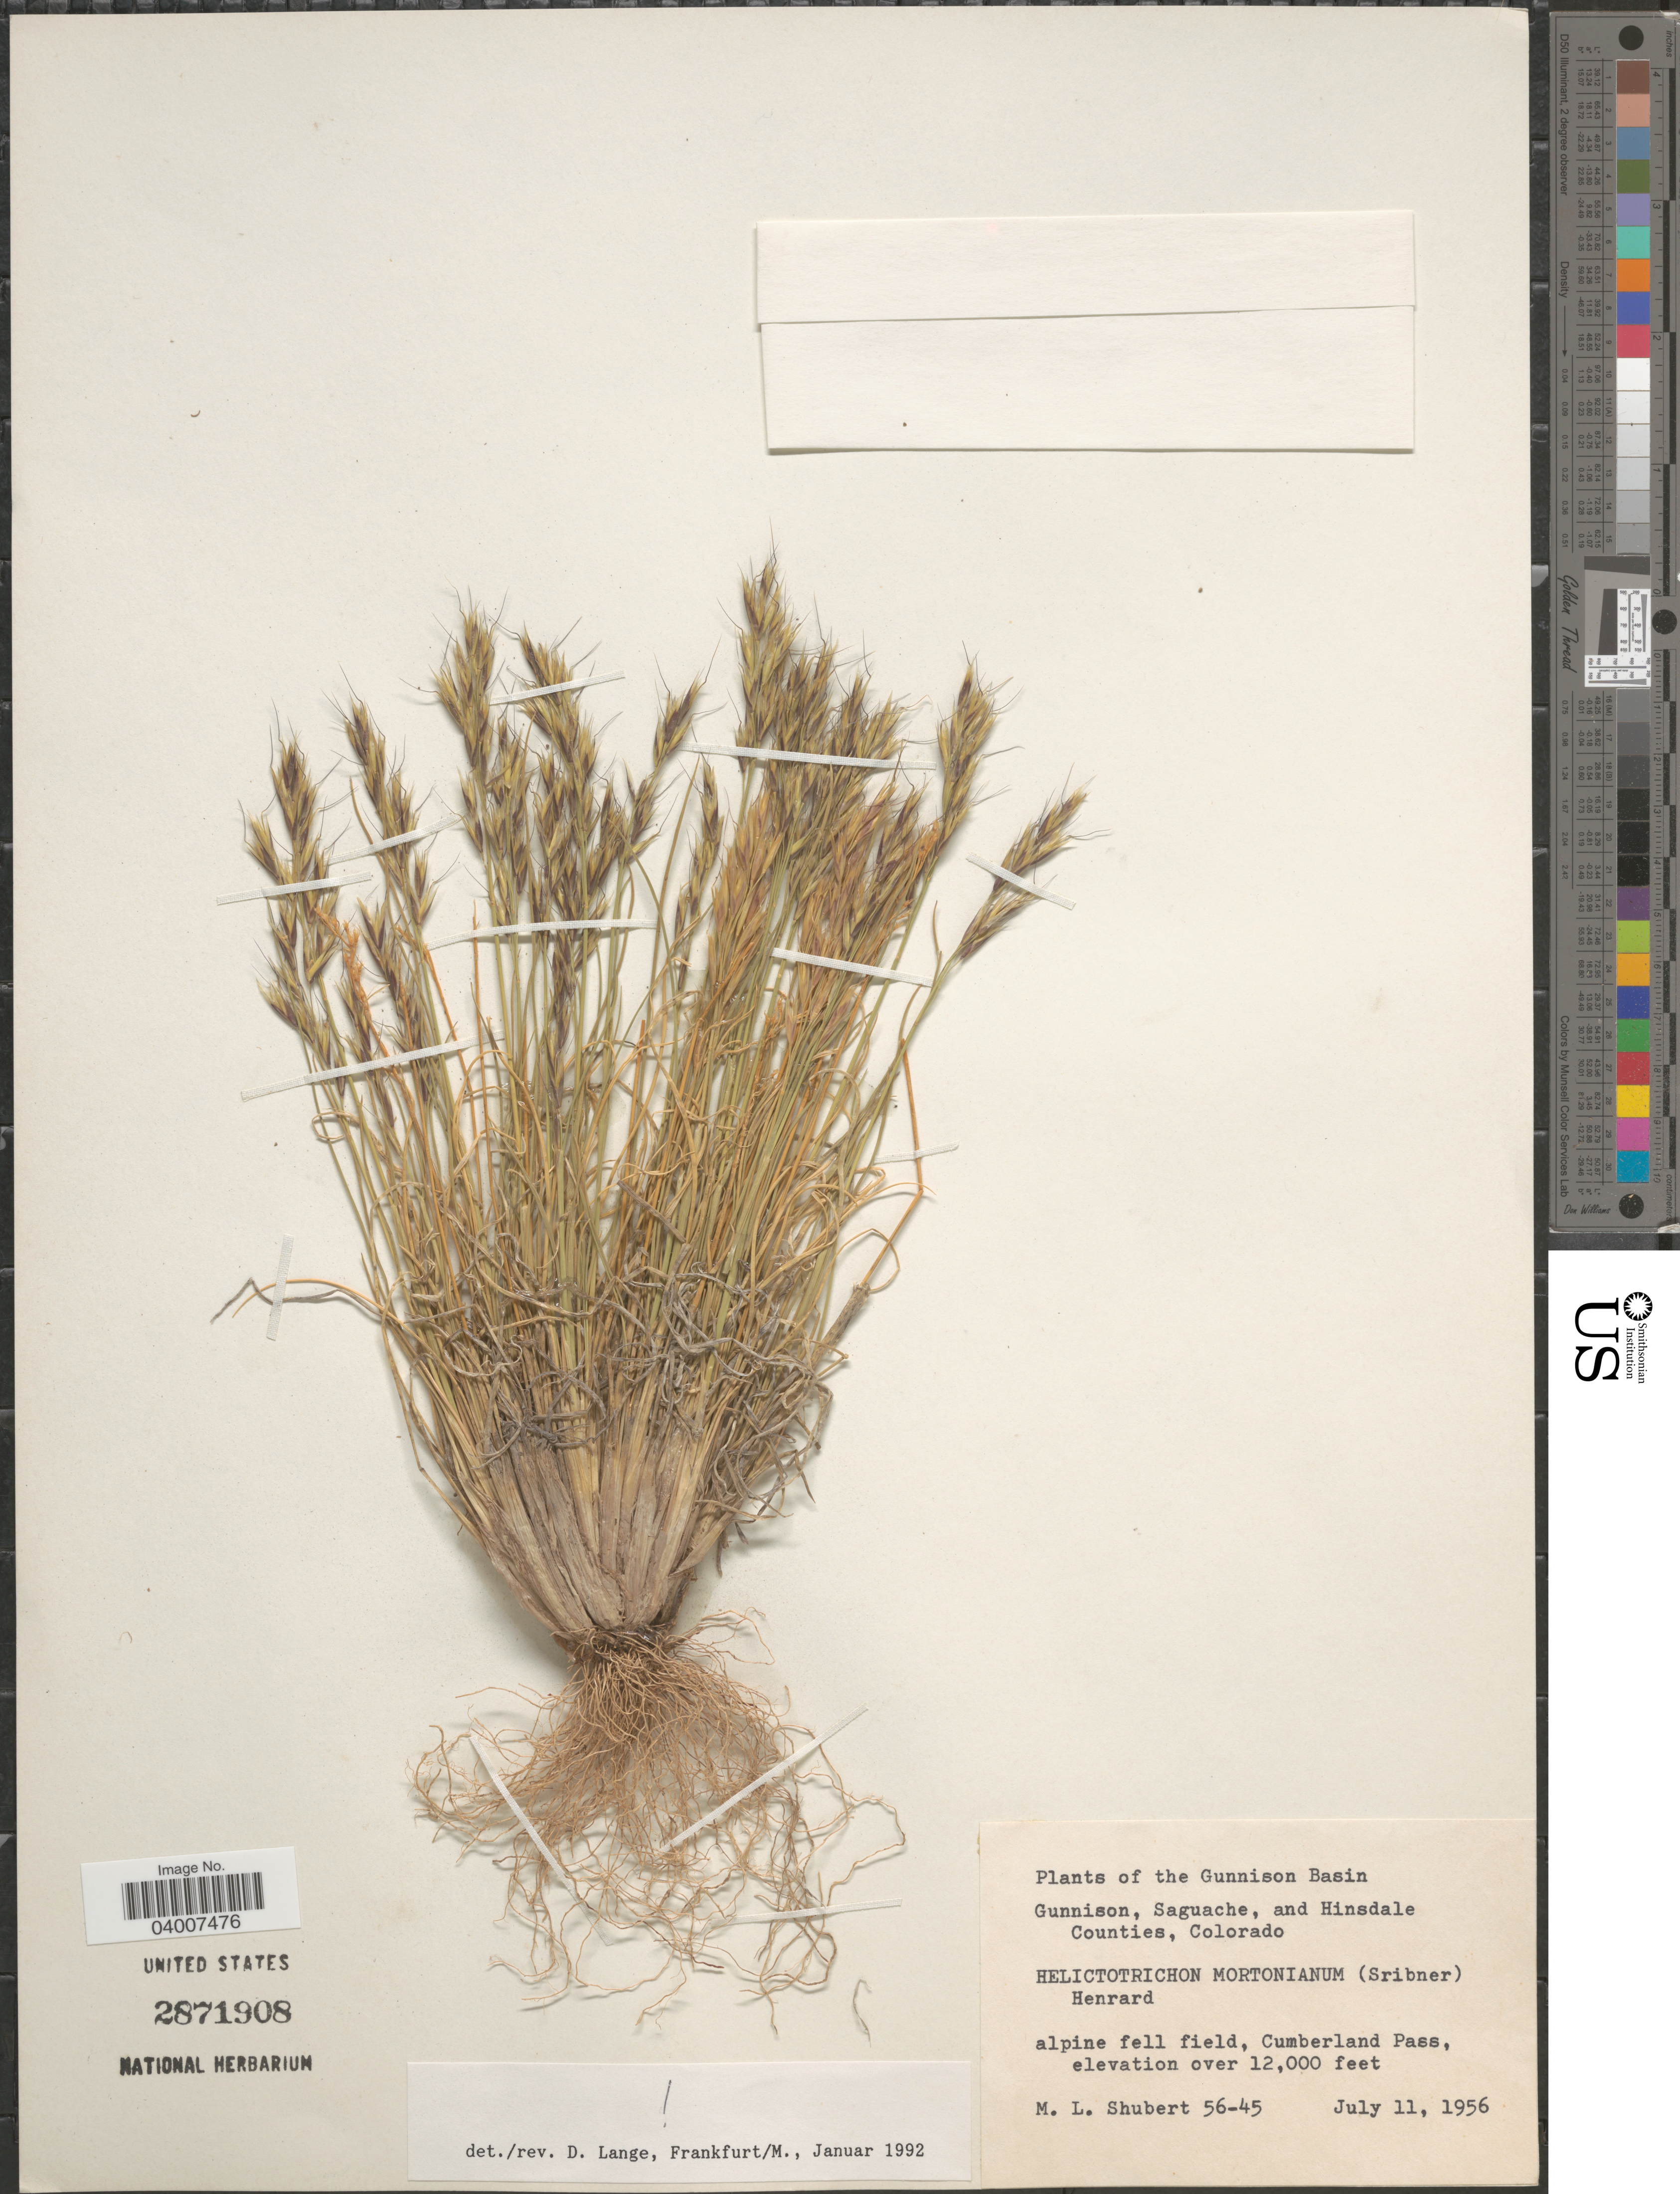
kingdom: Plantae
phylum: Tracheophyta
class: Liliopsida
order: Poales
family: Poaceae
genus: Helictotrichon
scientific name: Helictotrichon mortonianum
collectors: M. Shubert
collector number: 56-45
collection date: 1956-07-11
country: United States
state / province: Colorado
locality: The Gunnison Basin. Alpine fell field, Cumberland Pass.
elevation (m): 3658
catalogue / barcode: US 2871908